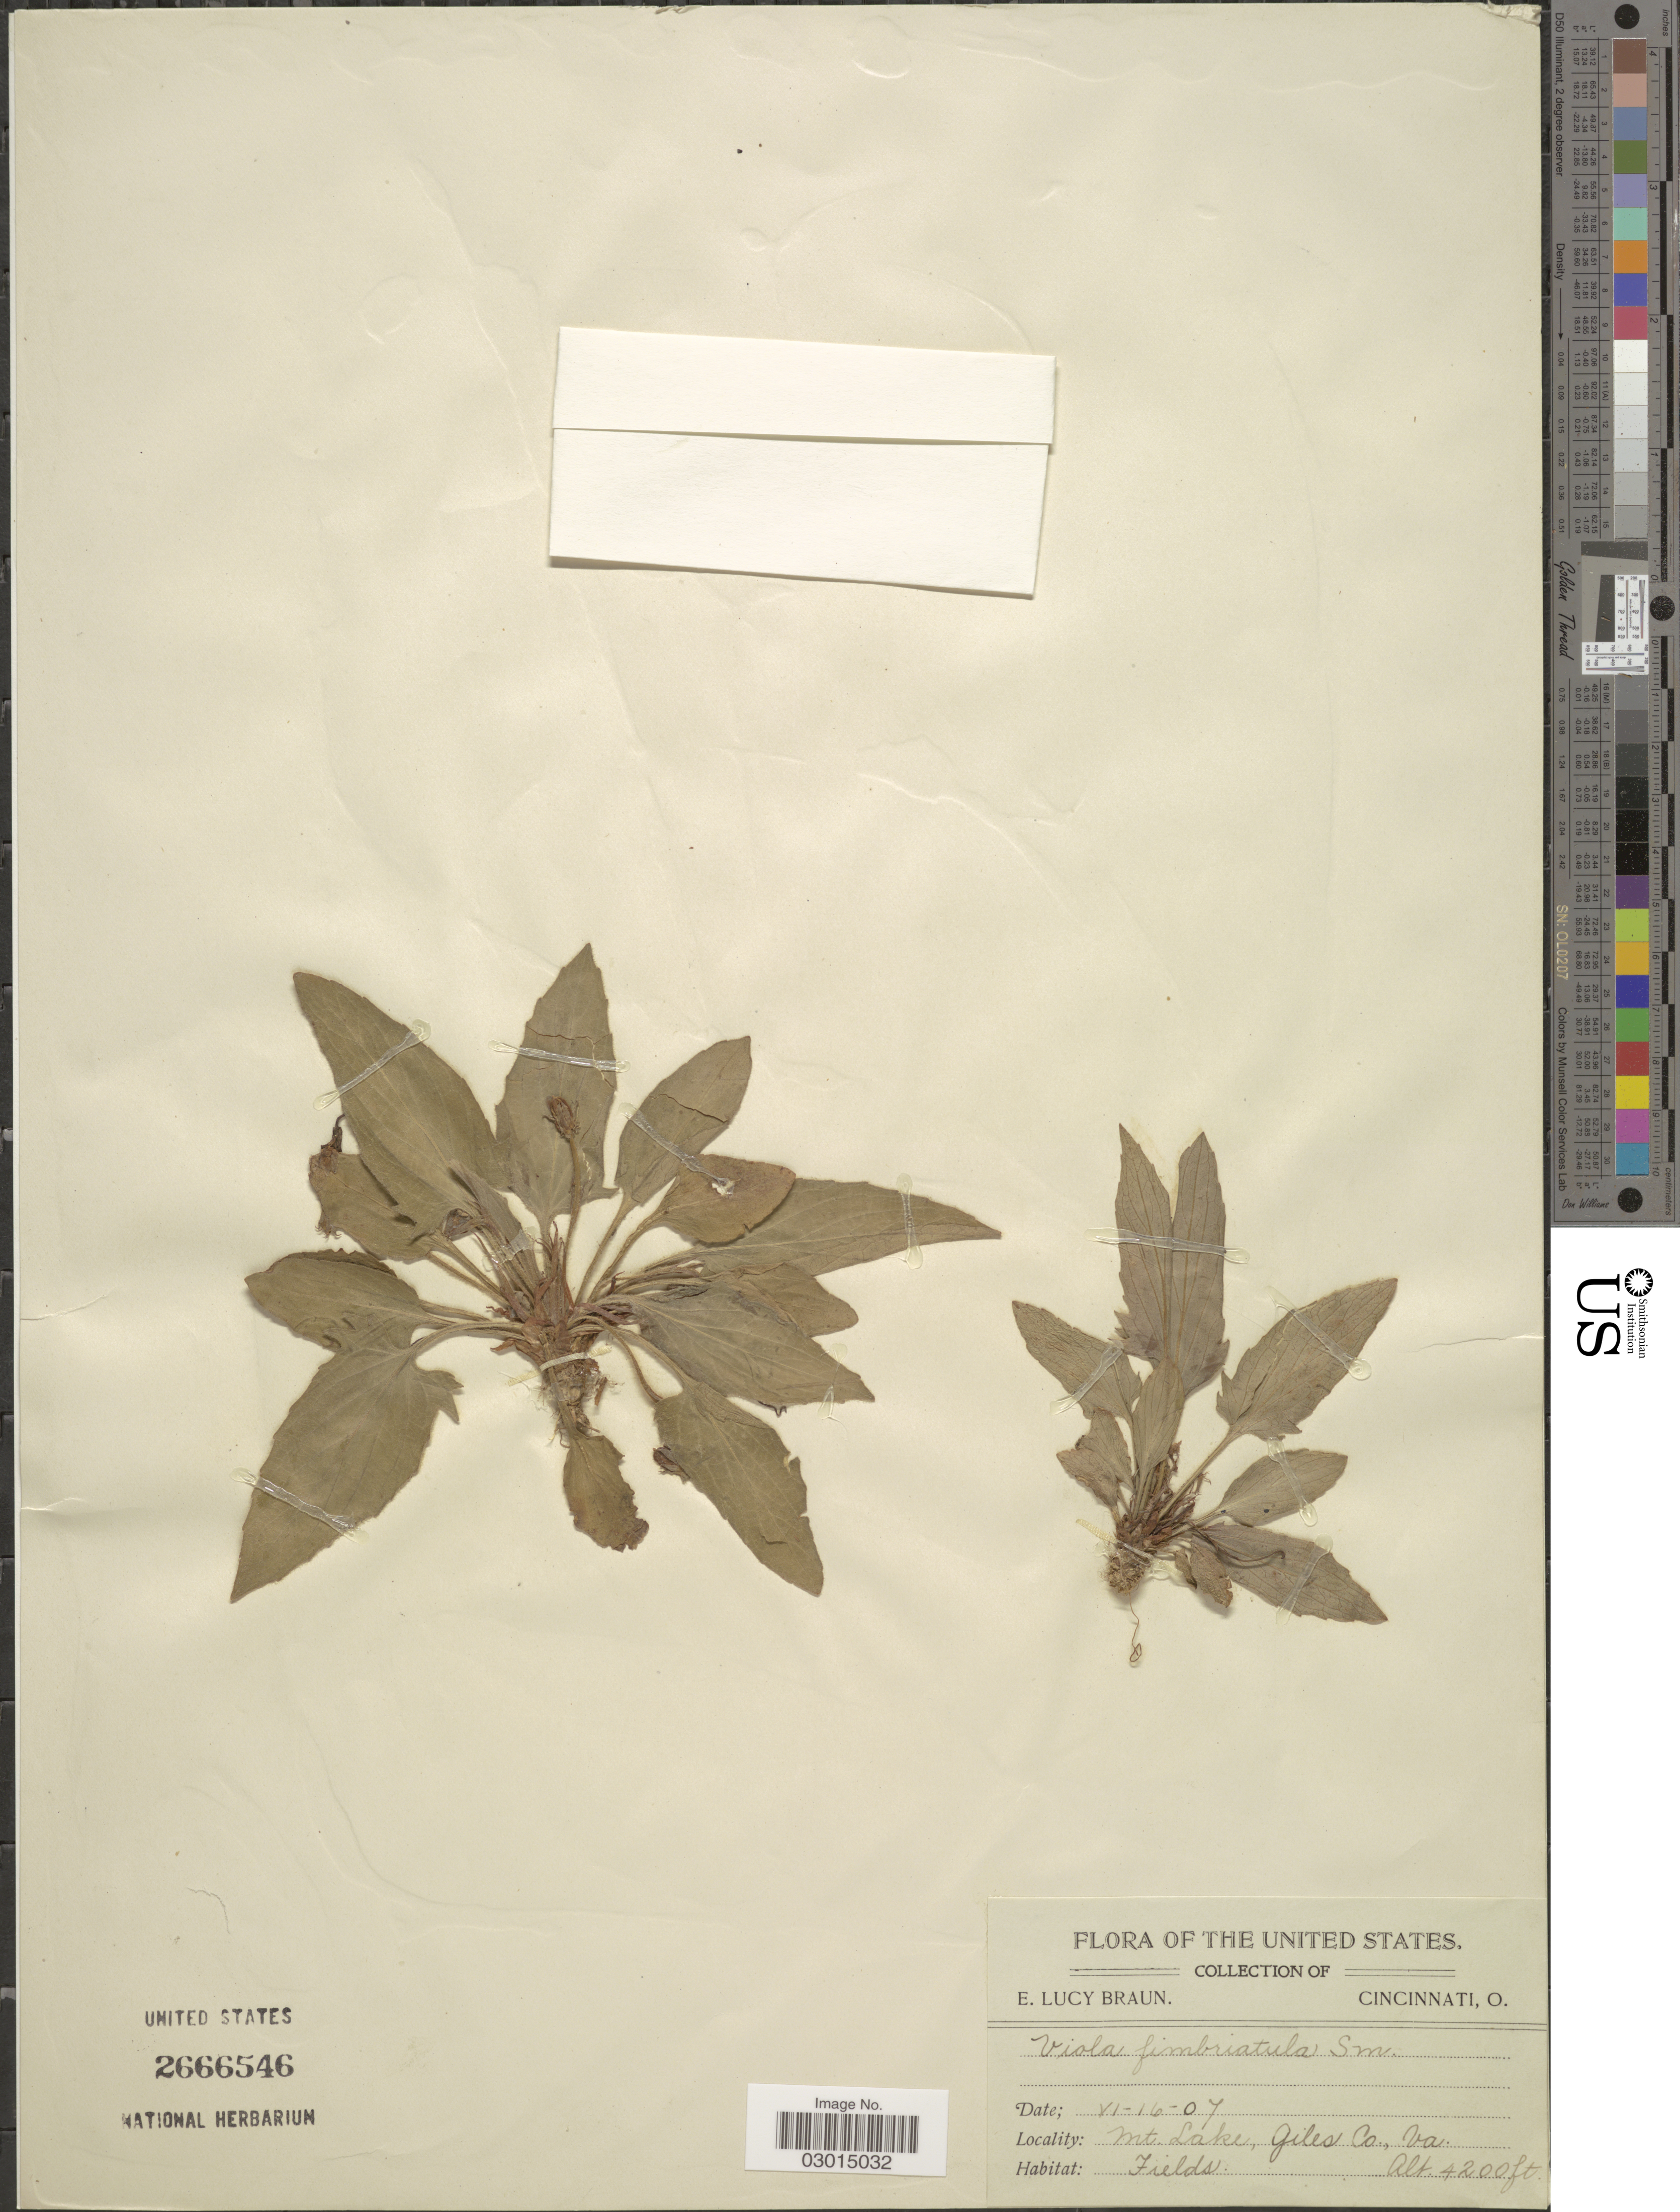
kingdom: Plantae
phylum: Tracheophyta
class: Magnoliopsida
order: Malpighiales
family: Violaceae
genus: Viola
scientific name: Viola fimbriatula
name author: Small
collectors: E. L. Braun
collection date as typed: Transcribed d/m/y: 16/6/7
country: United States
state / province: Virginia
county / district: Giles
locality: Mt. Lake, Giles Co., Va.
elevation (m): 1280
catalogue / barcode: US 2666546